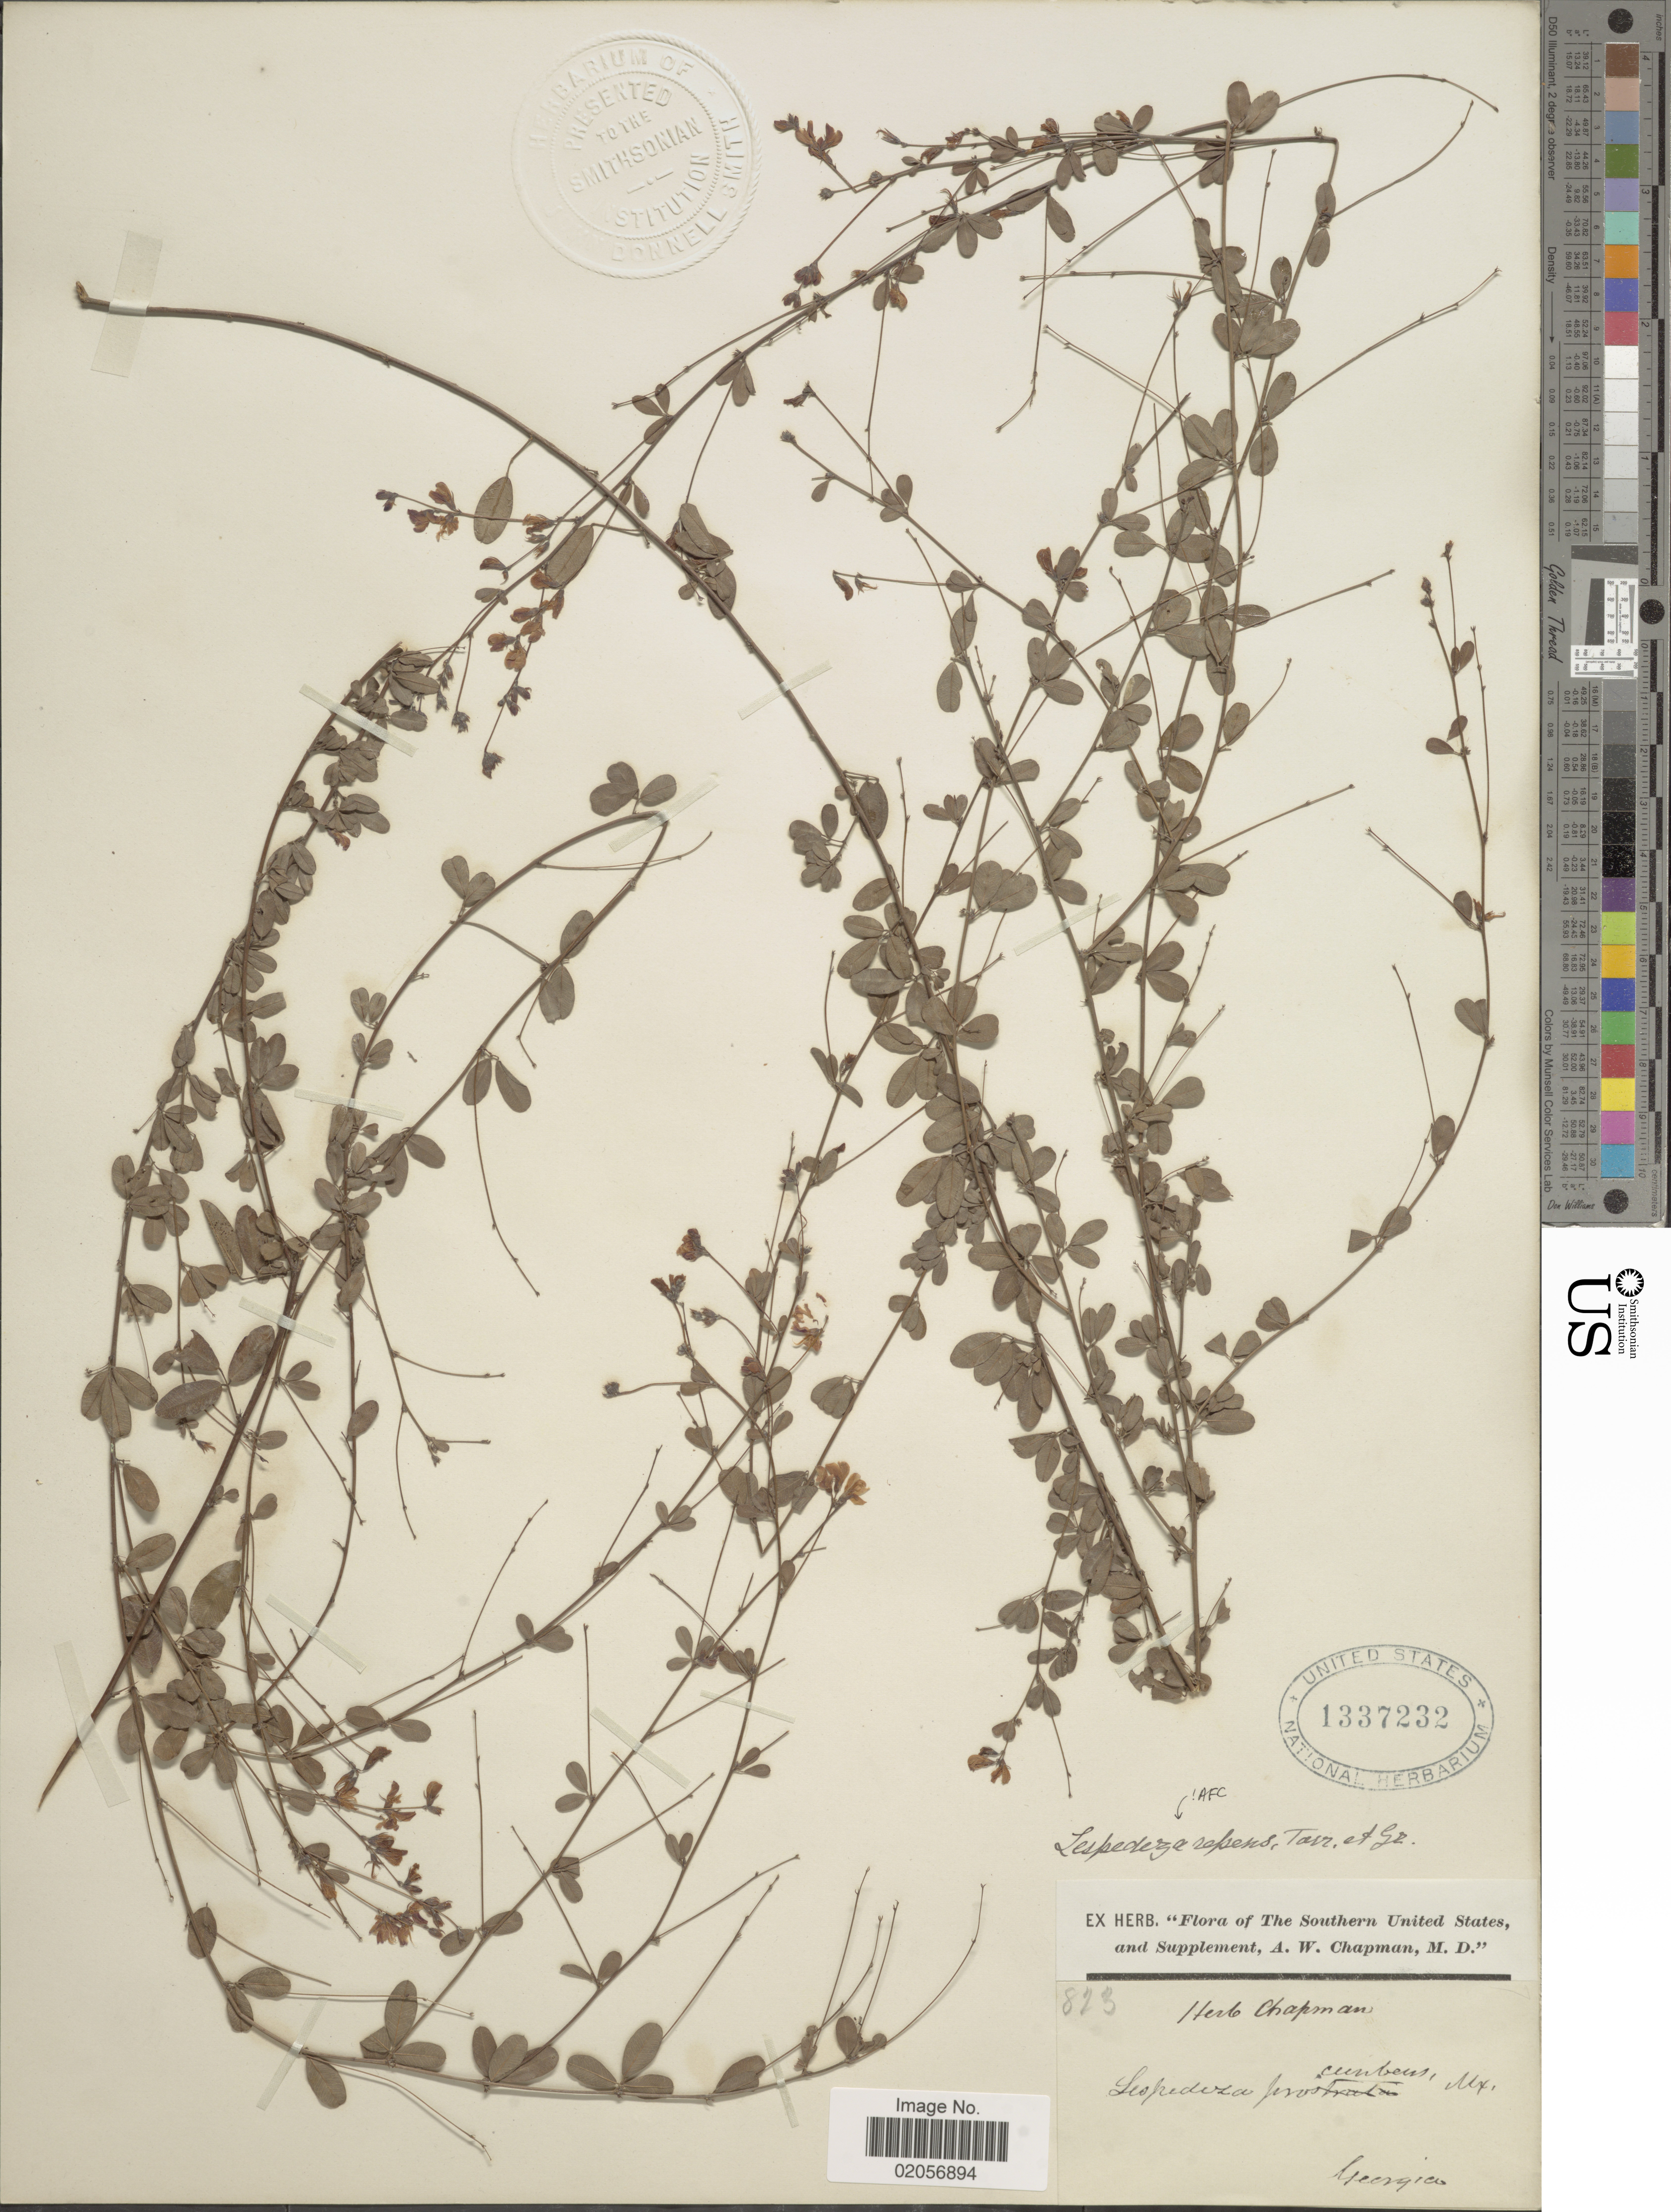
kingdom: Plantae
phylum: Tracheophyta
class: Magnoliopsida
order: Fabales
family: Fabaceae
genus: Lespedeza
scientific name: Lespedeza repens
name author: (L.) W.P.C. Barton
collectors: A. W. Chapman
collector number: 823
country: United States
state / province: Georgia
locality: Southern United States, and Supplement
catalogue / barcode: US 1337232